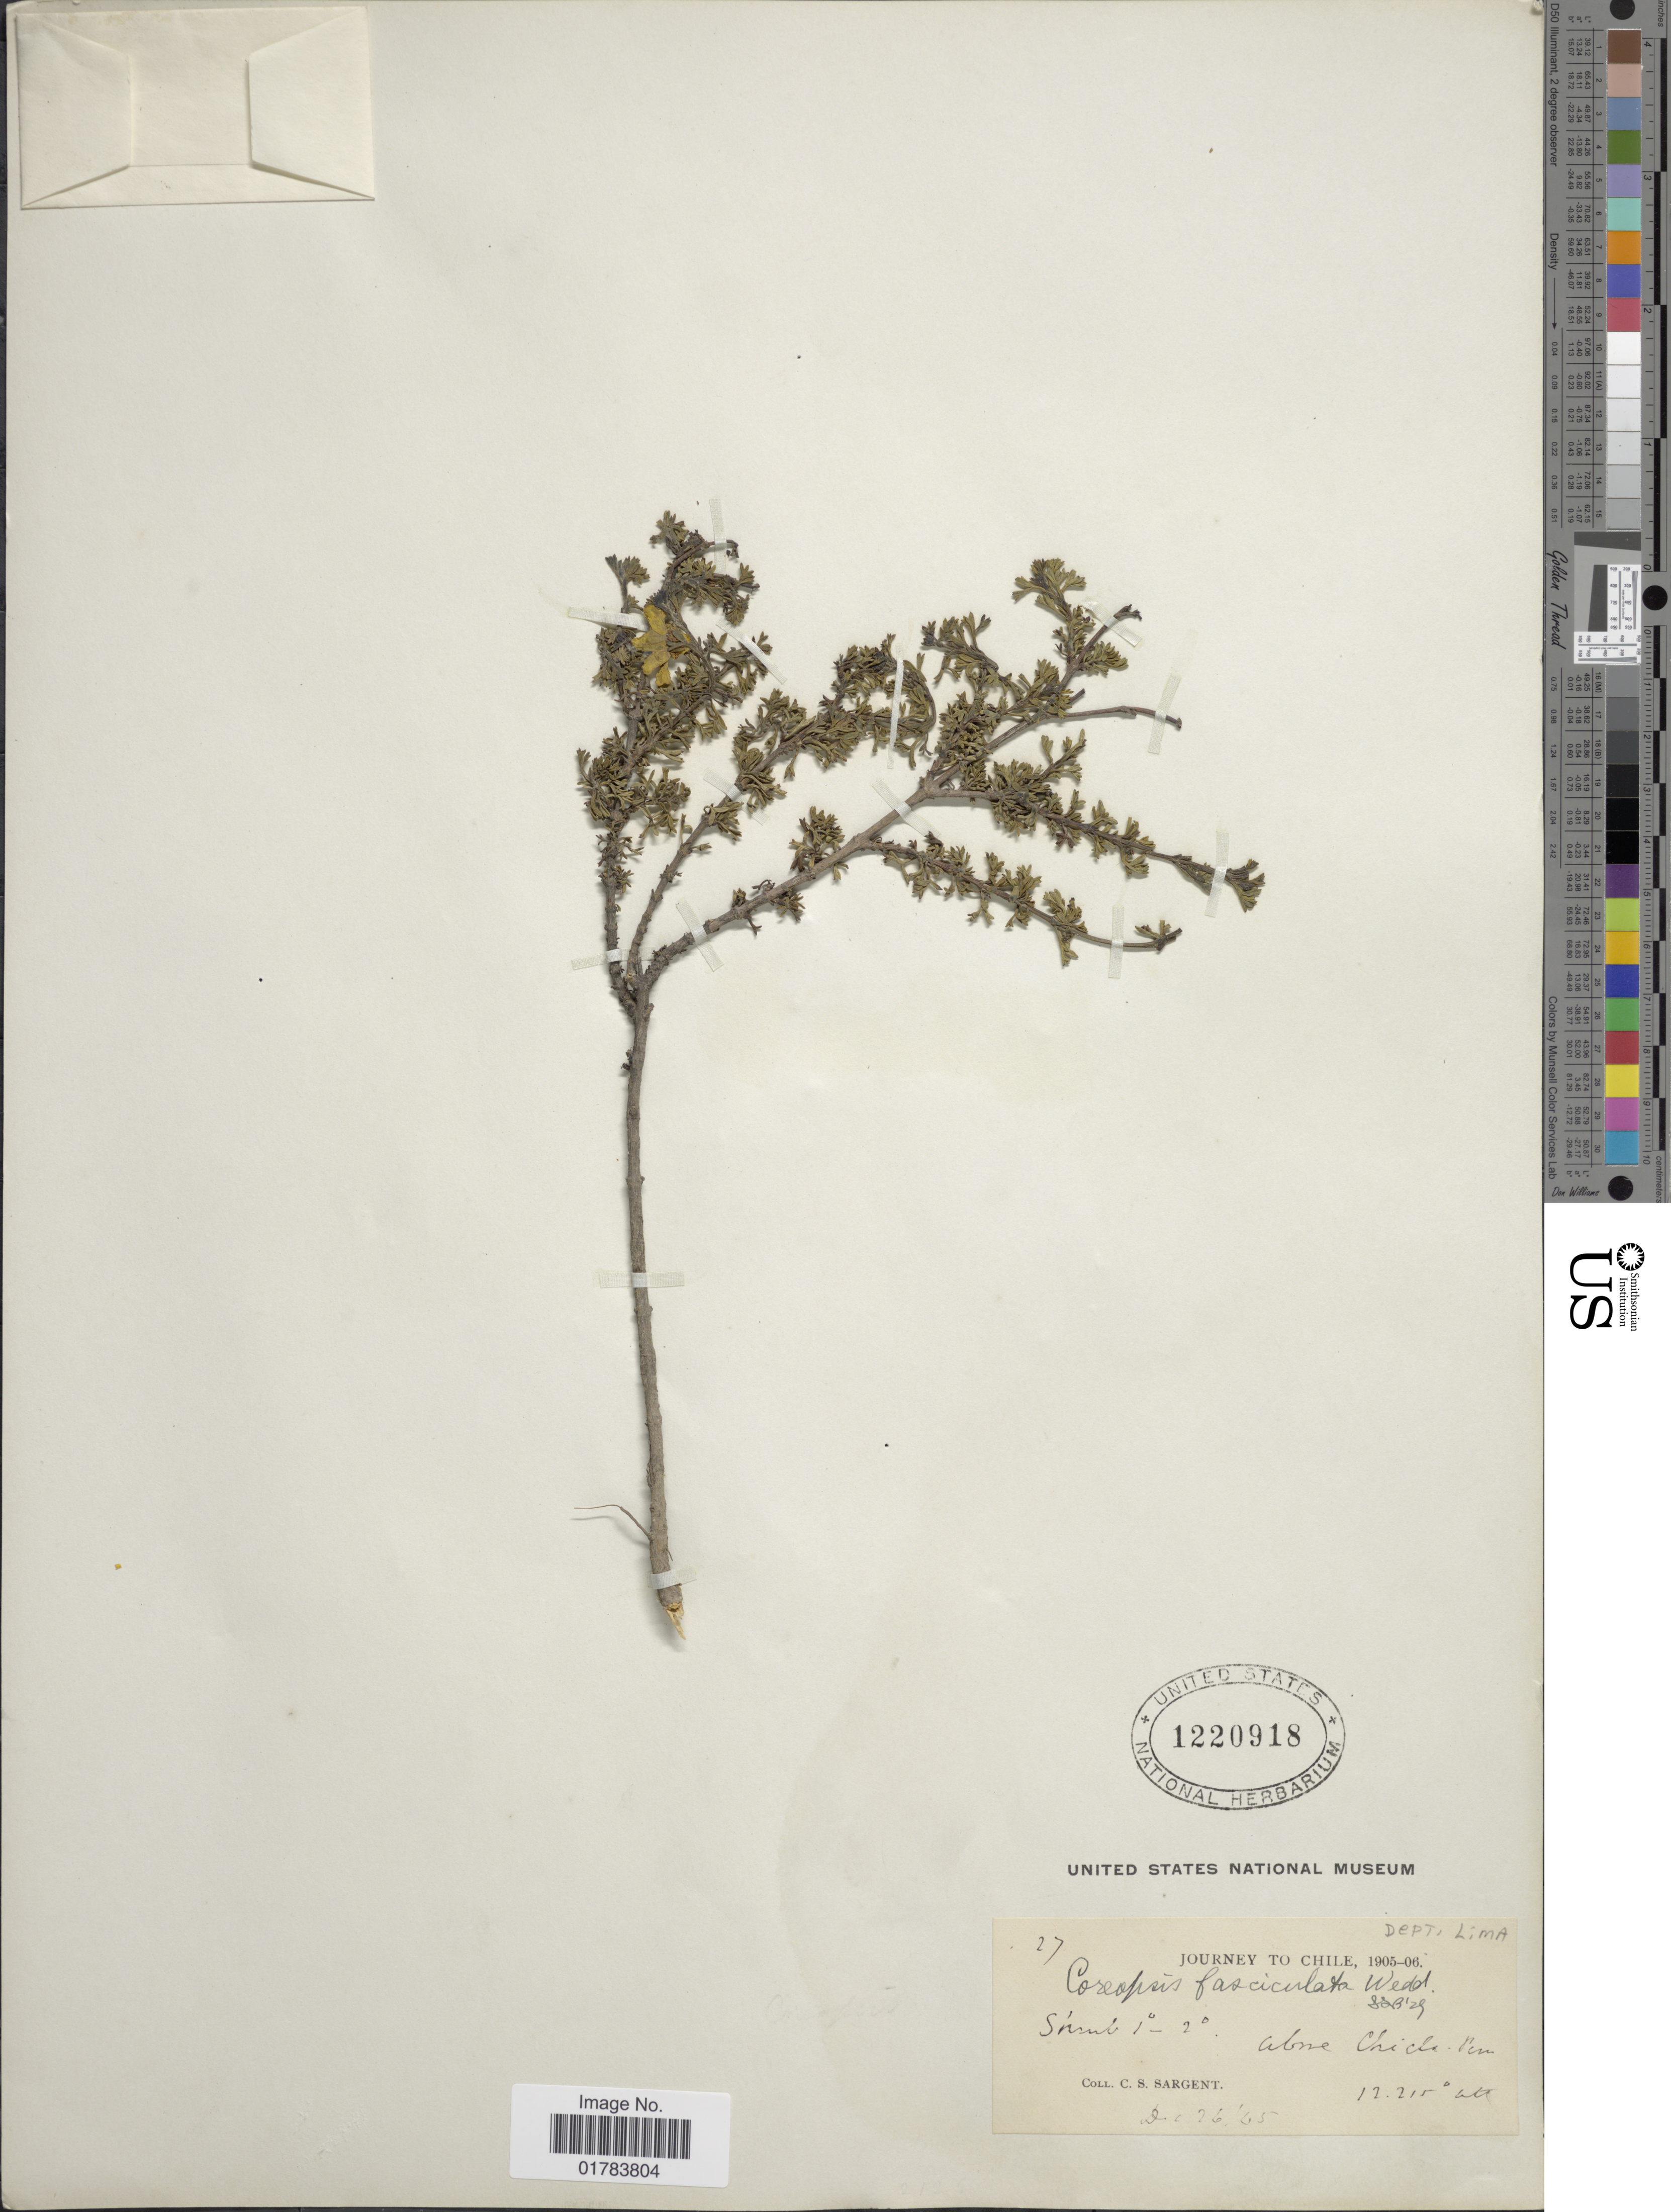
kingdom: Plantae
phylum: Tracheophyta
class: Magnoliopsida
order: Asterales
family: Asteraceae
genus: Coreopsis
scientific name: Coreopsis fasciculata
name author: Wedd.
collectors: C. S. Sargent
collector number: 27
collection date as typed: Transcribed d/m/y: 26/12/65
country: Peru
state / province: Lima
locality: Above Chicla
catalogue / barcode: US 1220918